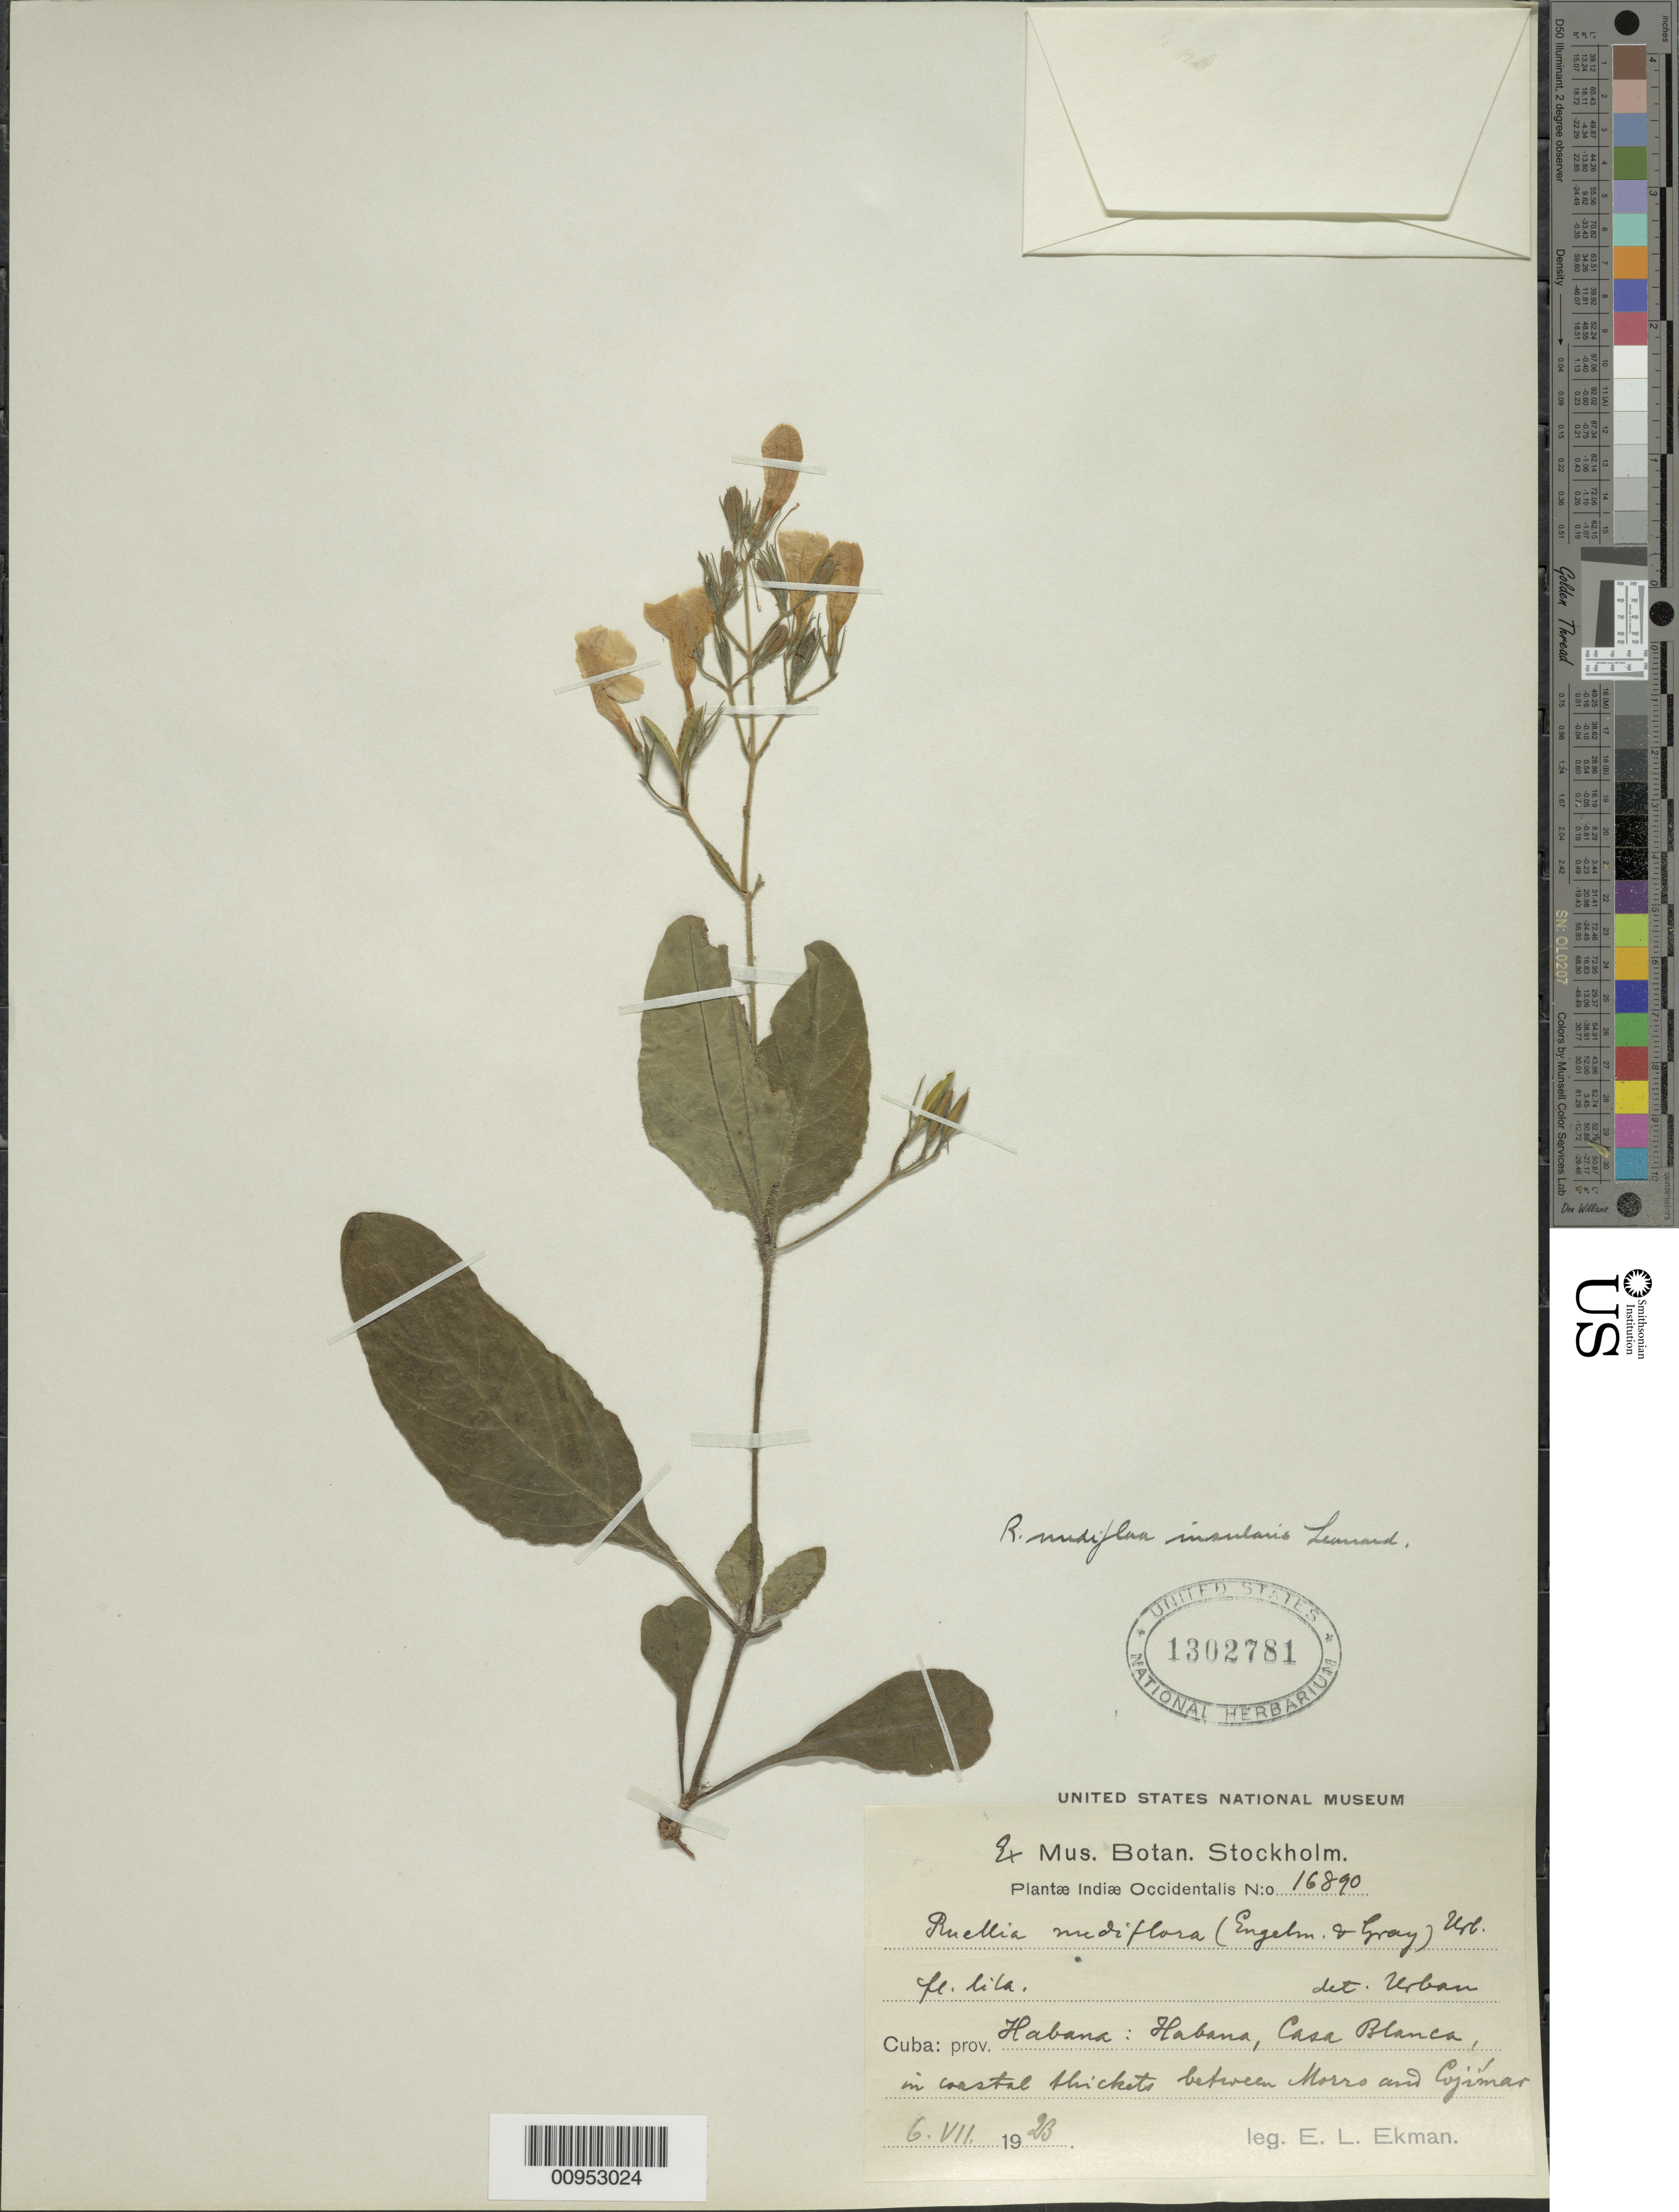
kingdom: Plantae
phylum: Tracheophyta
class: Magnoliopsida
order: Lamiales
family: Acanthaceae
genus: Ruellia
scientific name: Ruellia nudiflora var. insularis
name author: Leonard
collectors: E. L. Ekman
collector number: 16890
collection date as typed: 06 Jul 1923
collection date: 1923-07-06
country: Cuba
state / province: La Habana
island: Cuba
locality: Habana, Casa Blanca, between Morro and Cojímar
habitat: Coastal thickets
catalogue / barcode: US 1302781